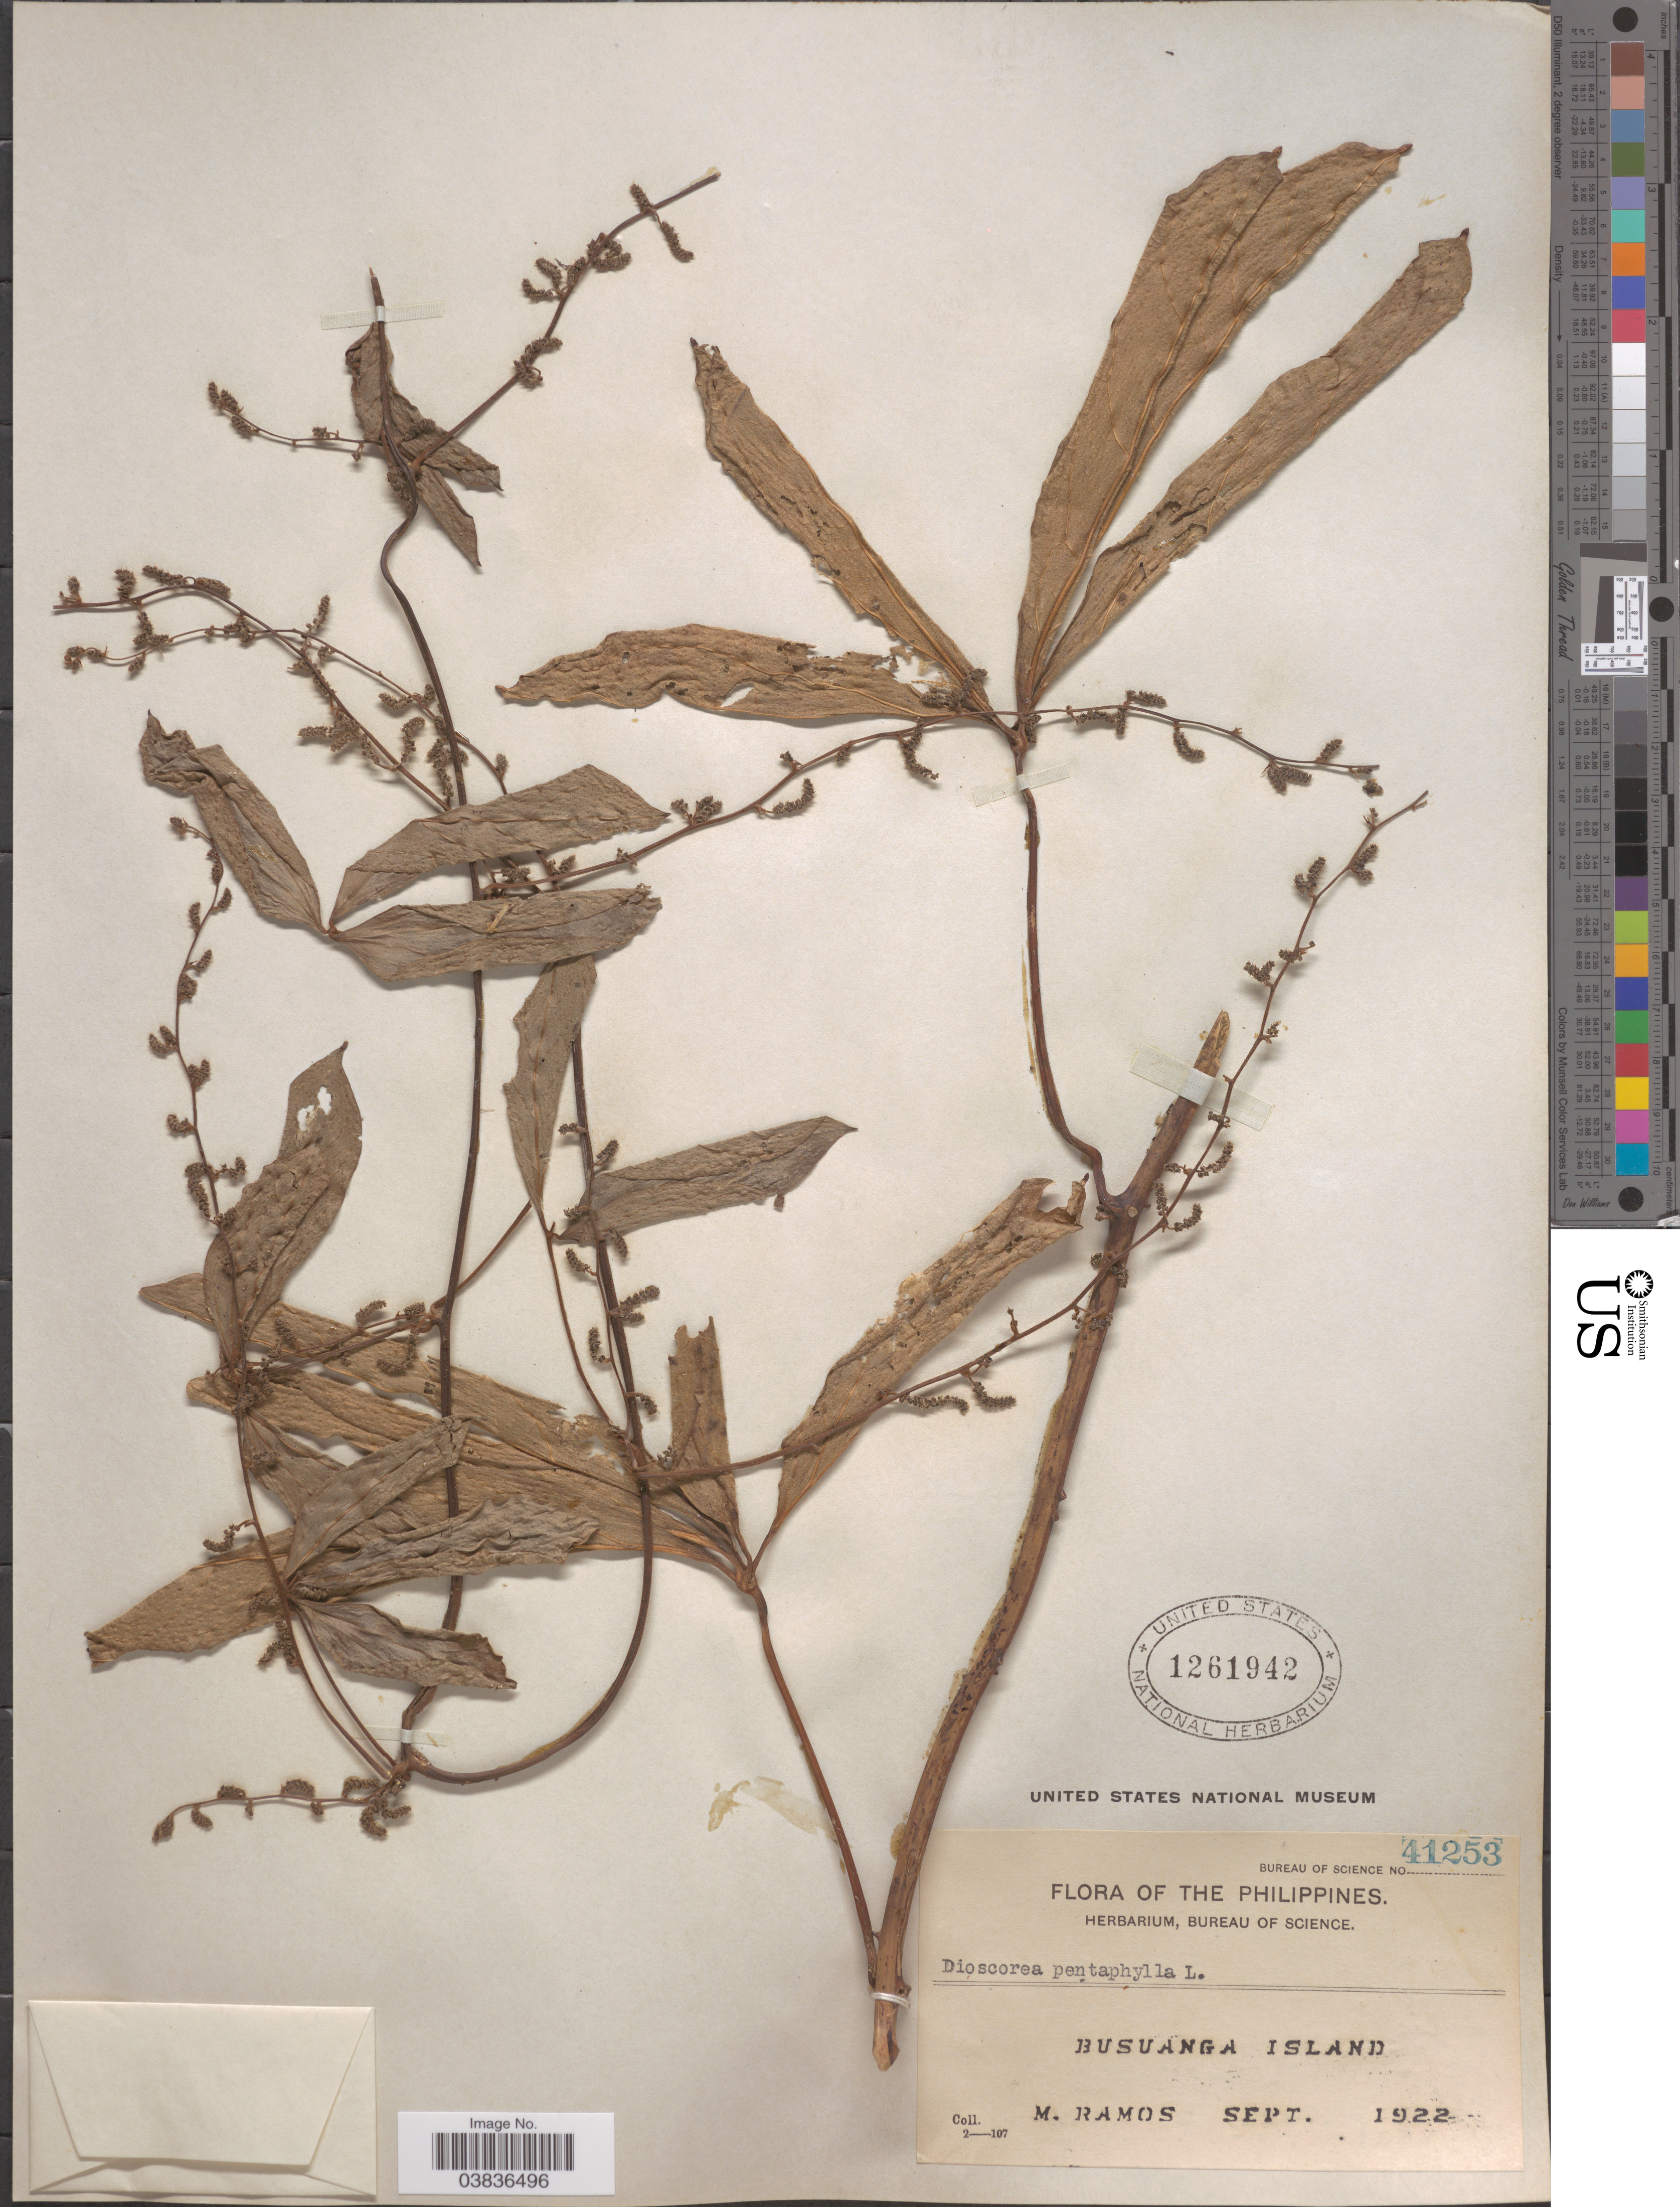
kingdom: Plantae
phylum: Tracheophyta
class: Liliopsida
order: Dioscoreales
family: Dioscoreaceae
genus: Dioscorea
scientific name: Dioscorea pentaphylla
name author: L.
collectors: M. Ramos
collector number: Bureau of Science 41253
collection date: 1922-09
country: Philippines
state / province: Mimaropa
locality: Busuanga Island.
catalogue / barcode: US 1261942